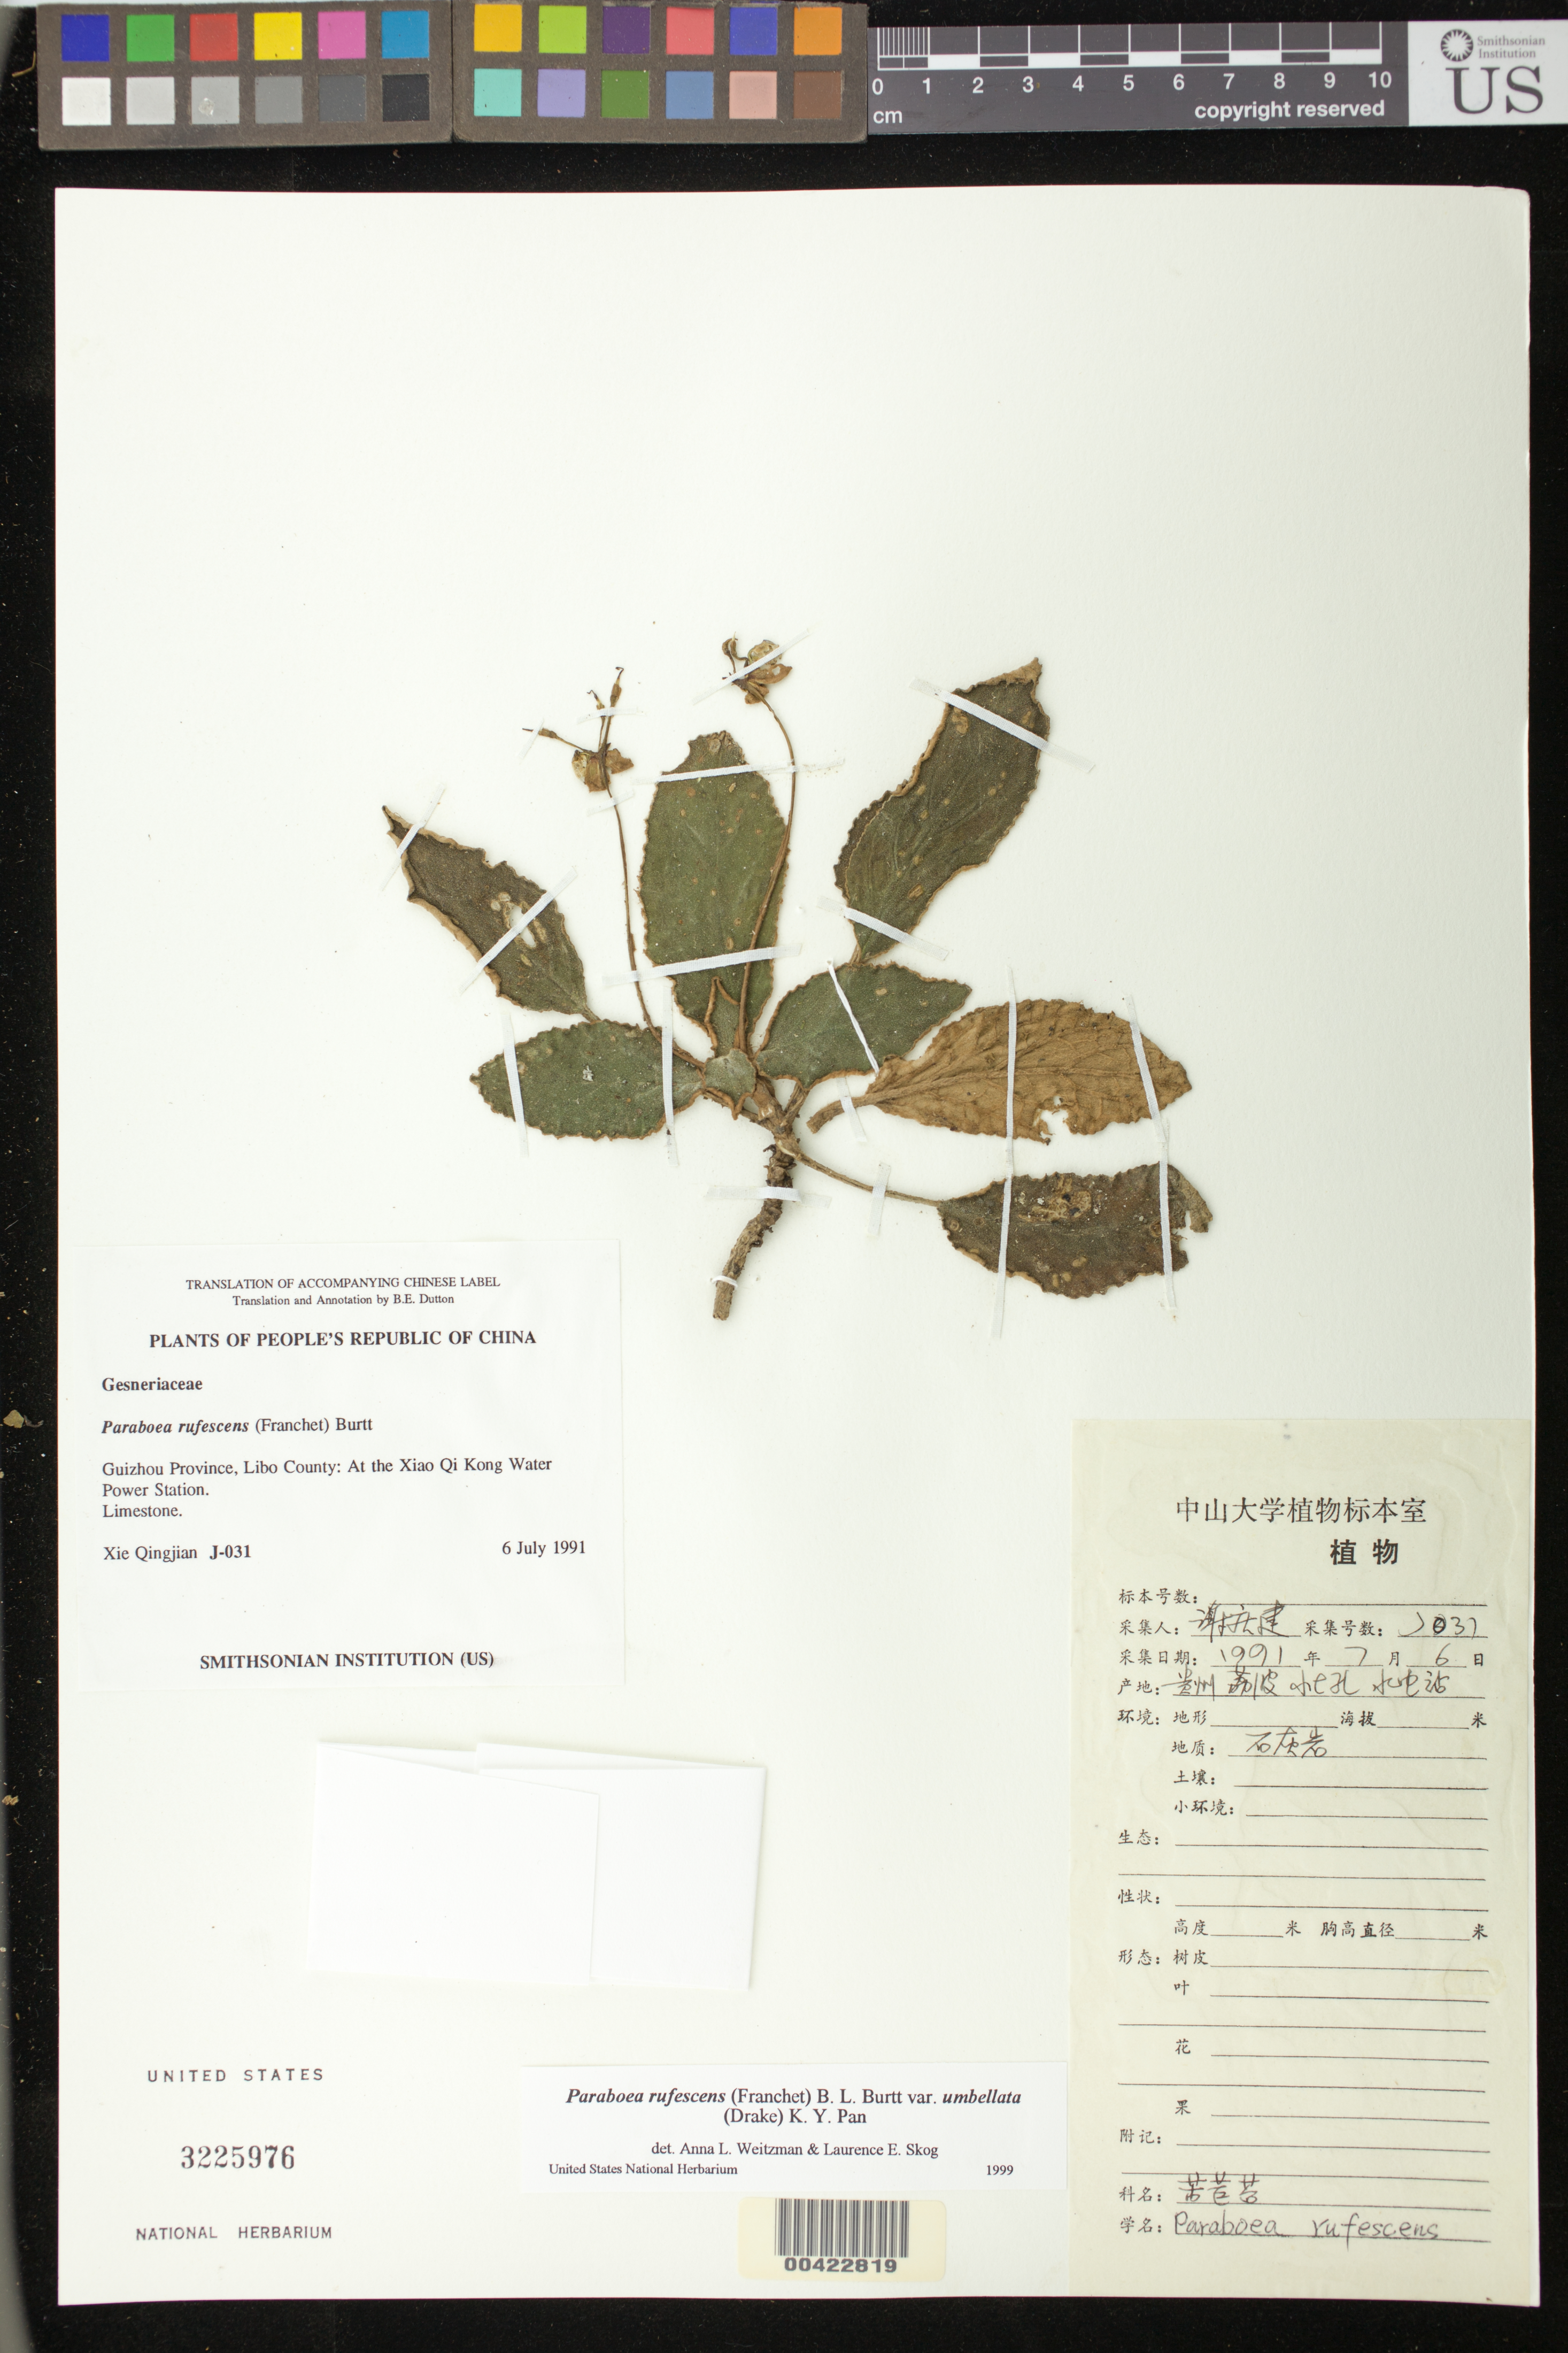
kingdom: Plantae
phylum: Tracheophyta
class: Magnoliopsida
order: Lamiales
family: Gesneriaceae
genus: Paraboea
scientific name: Paraboea rufescens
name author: (Franch.) B.L. Burtt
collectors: Q. Xie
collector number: J-031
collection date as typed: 06 Jul 1991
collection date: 1991-07-06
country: China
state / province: Guizhou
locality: Libo co., At xiao qi kong water power station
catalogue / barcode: US 3225976